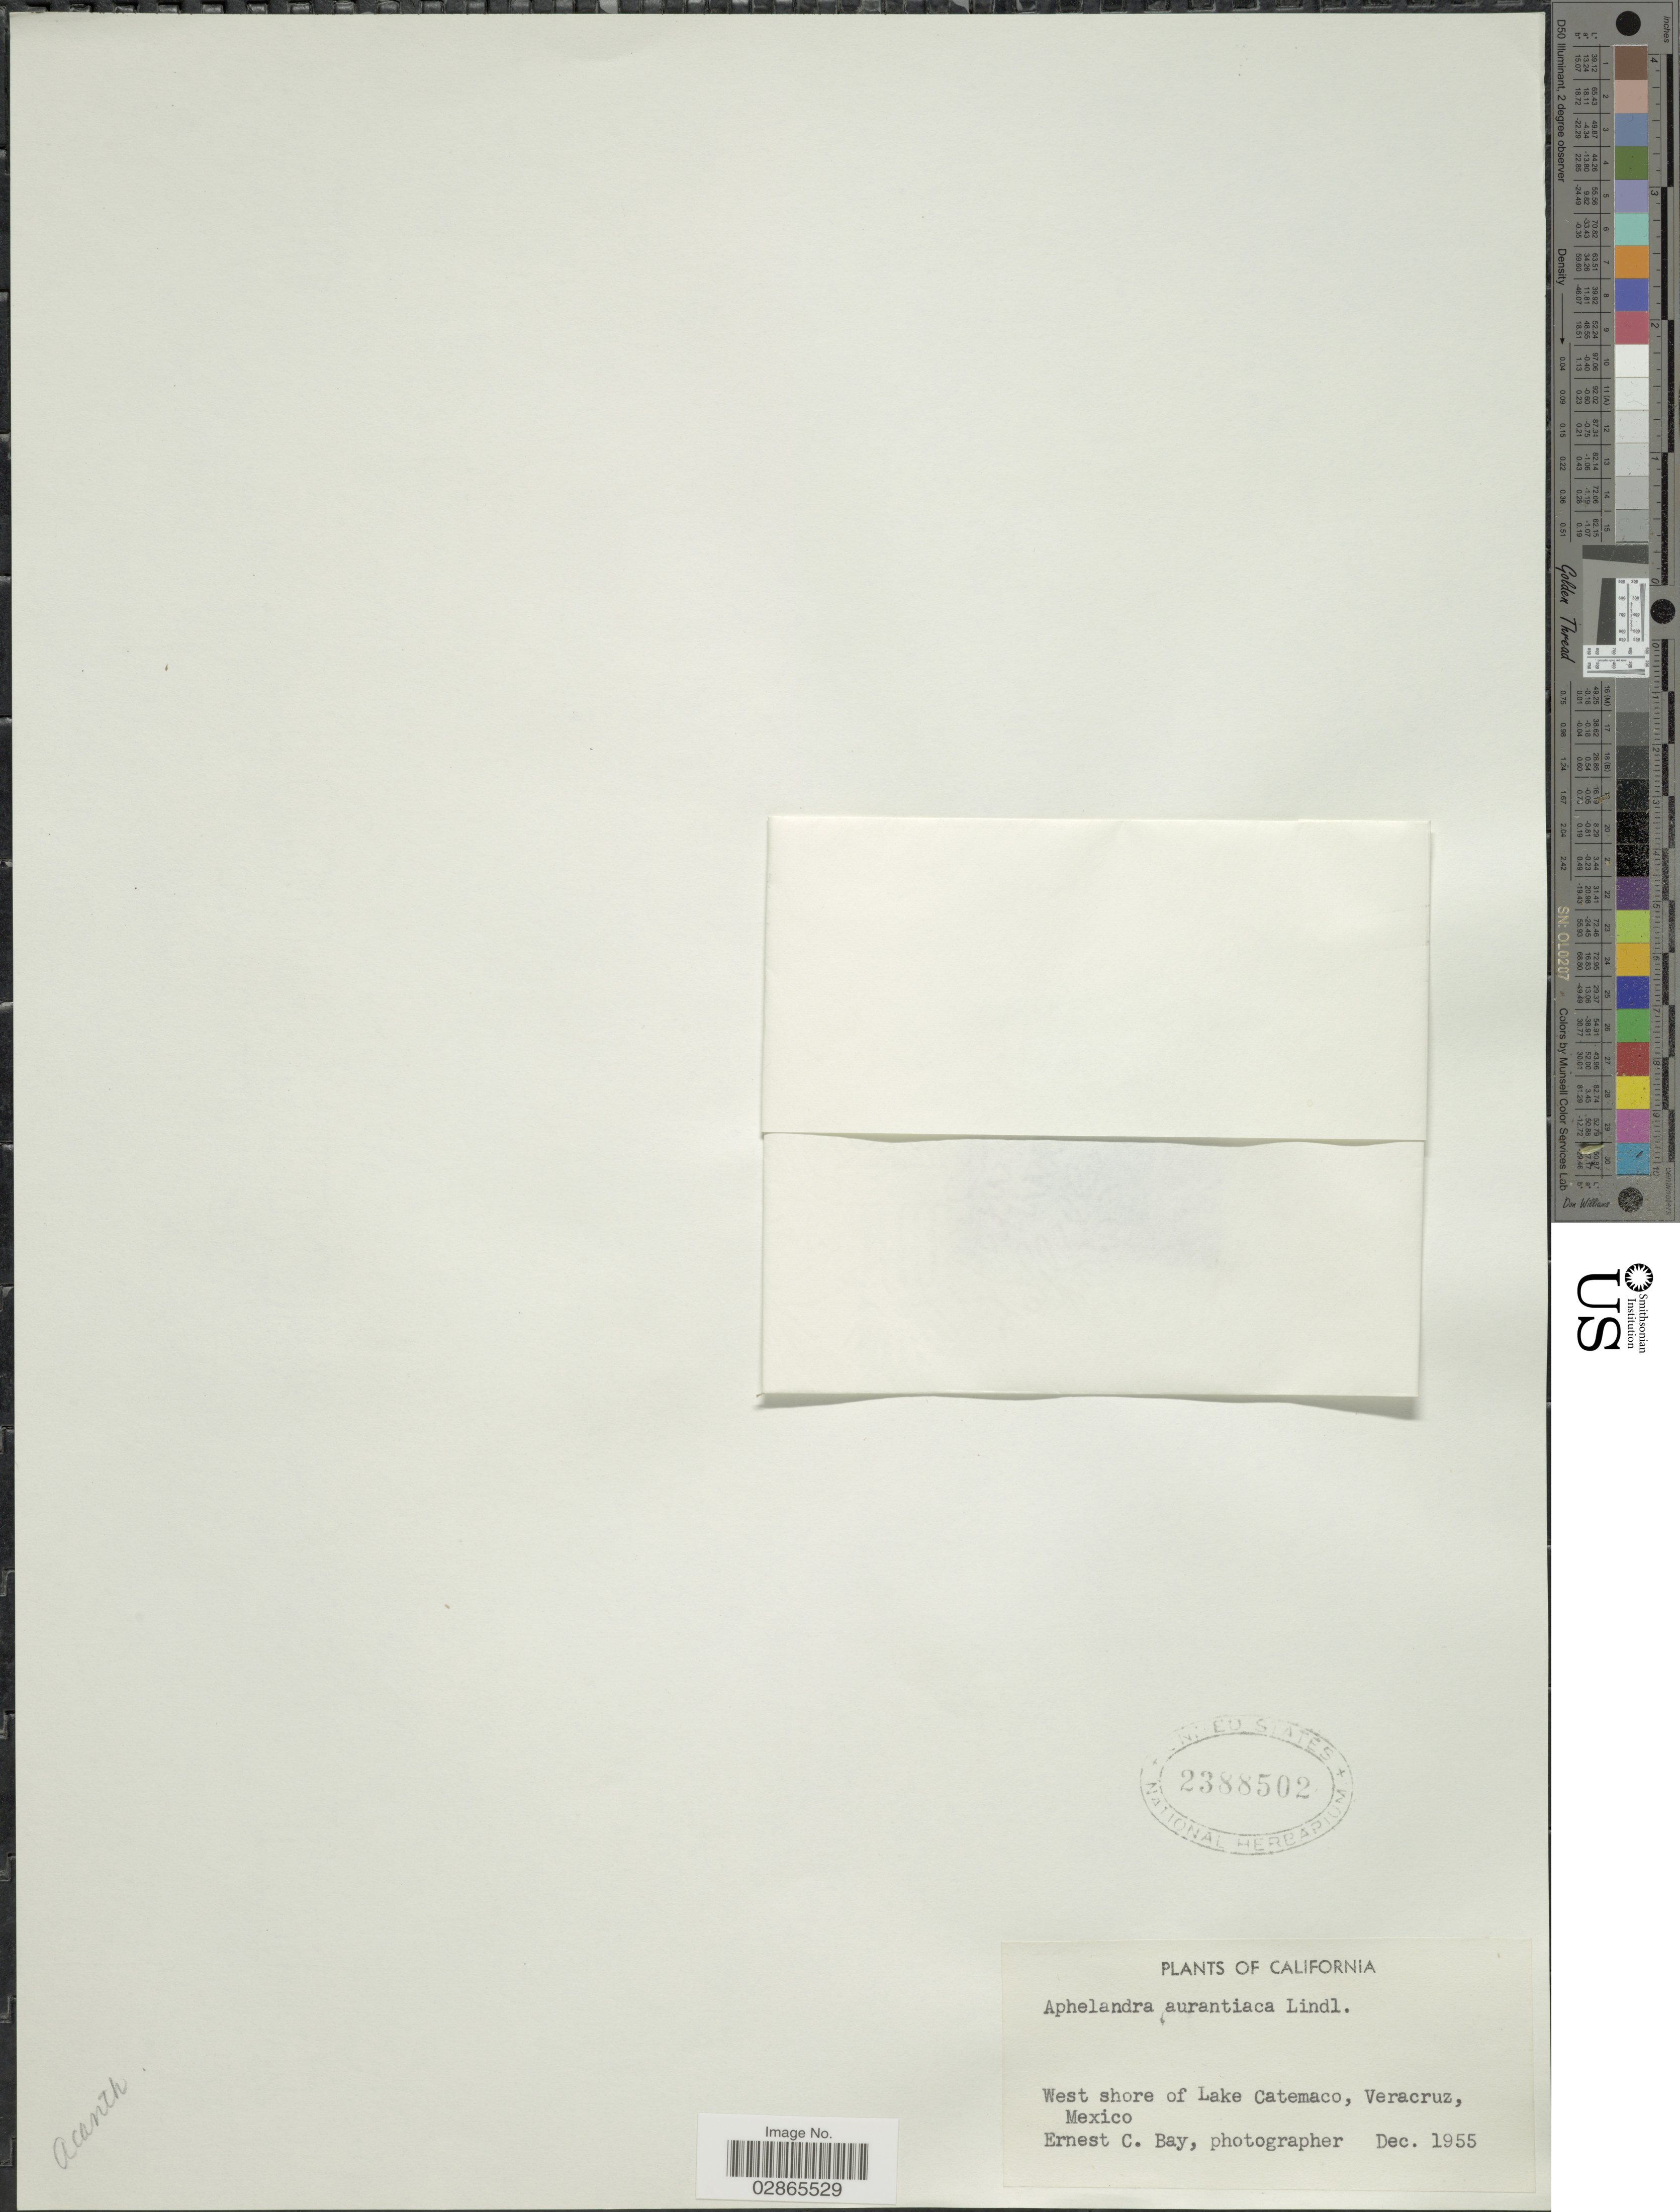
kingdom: Plantae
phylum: Tracheophyta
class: Magnoliopsida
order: Lamiales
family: Acanthaceae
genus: Aphelandra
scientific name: Aphelandra aurantiaca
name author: (Scheidw.) Lindl.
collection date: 1955-12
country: Mexico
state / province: Veracruz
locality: West shore of Lake Catemaco, Veracruz.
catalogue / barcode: US 2388502